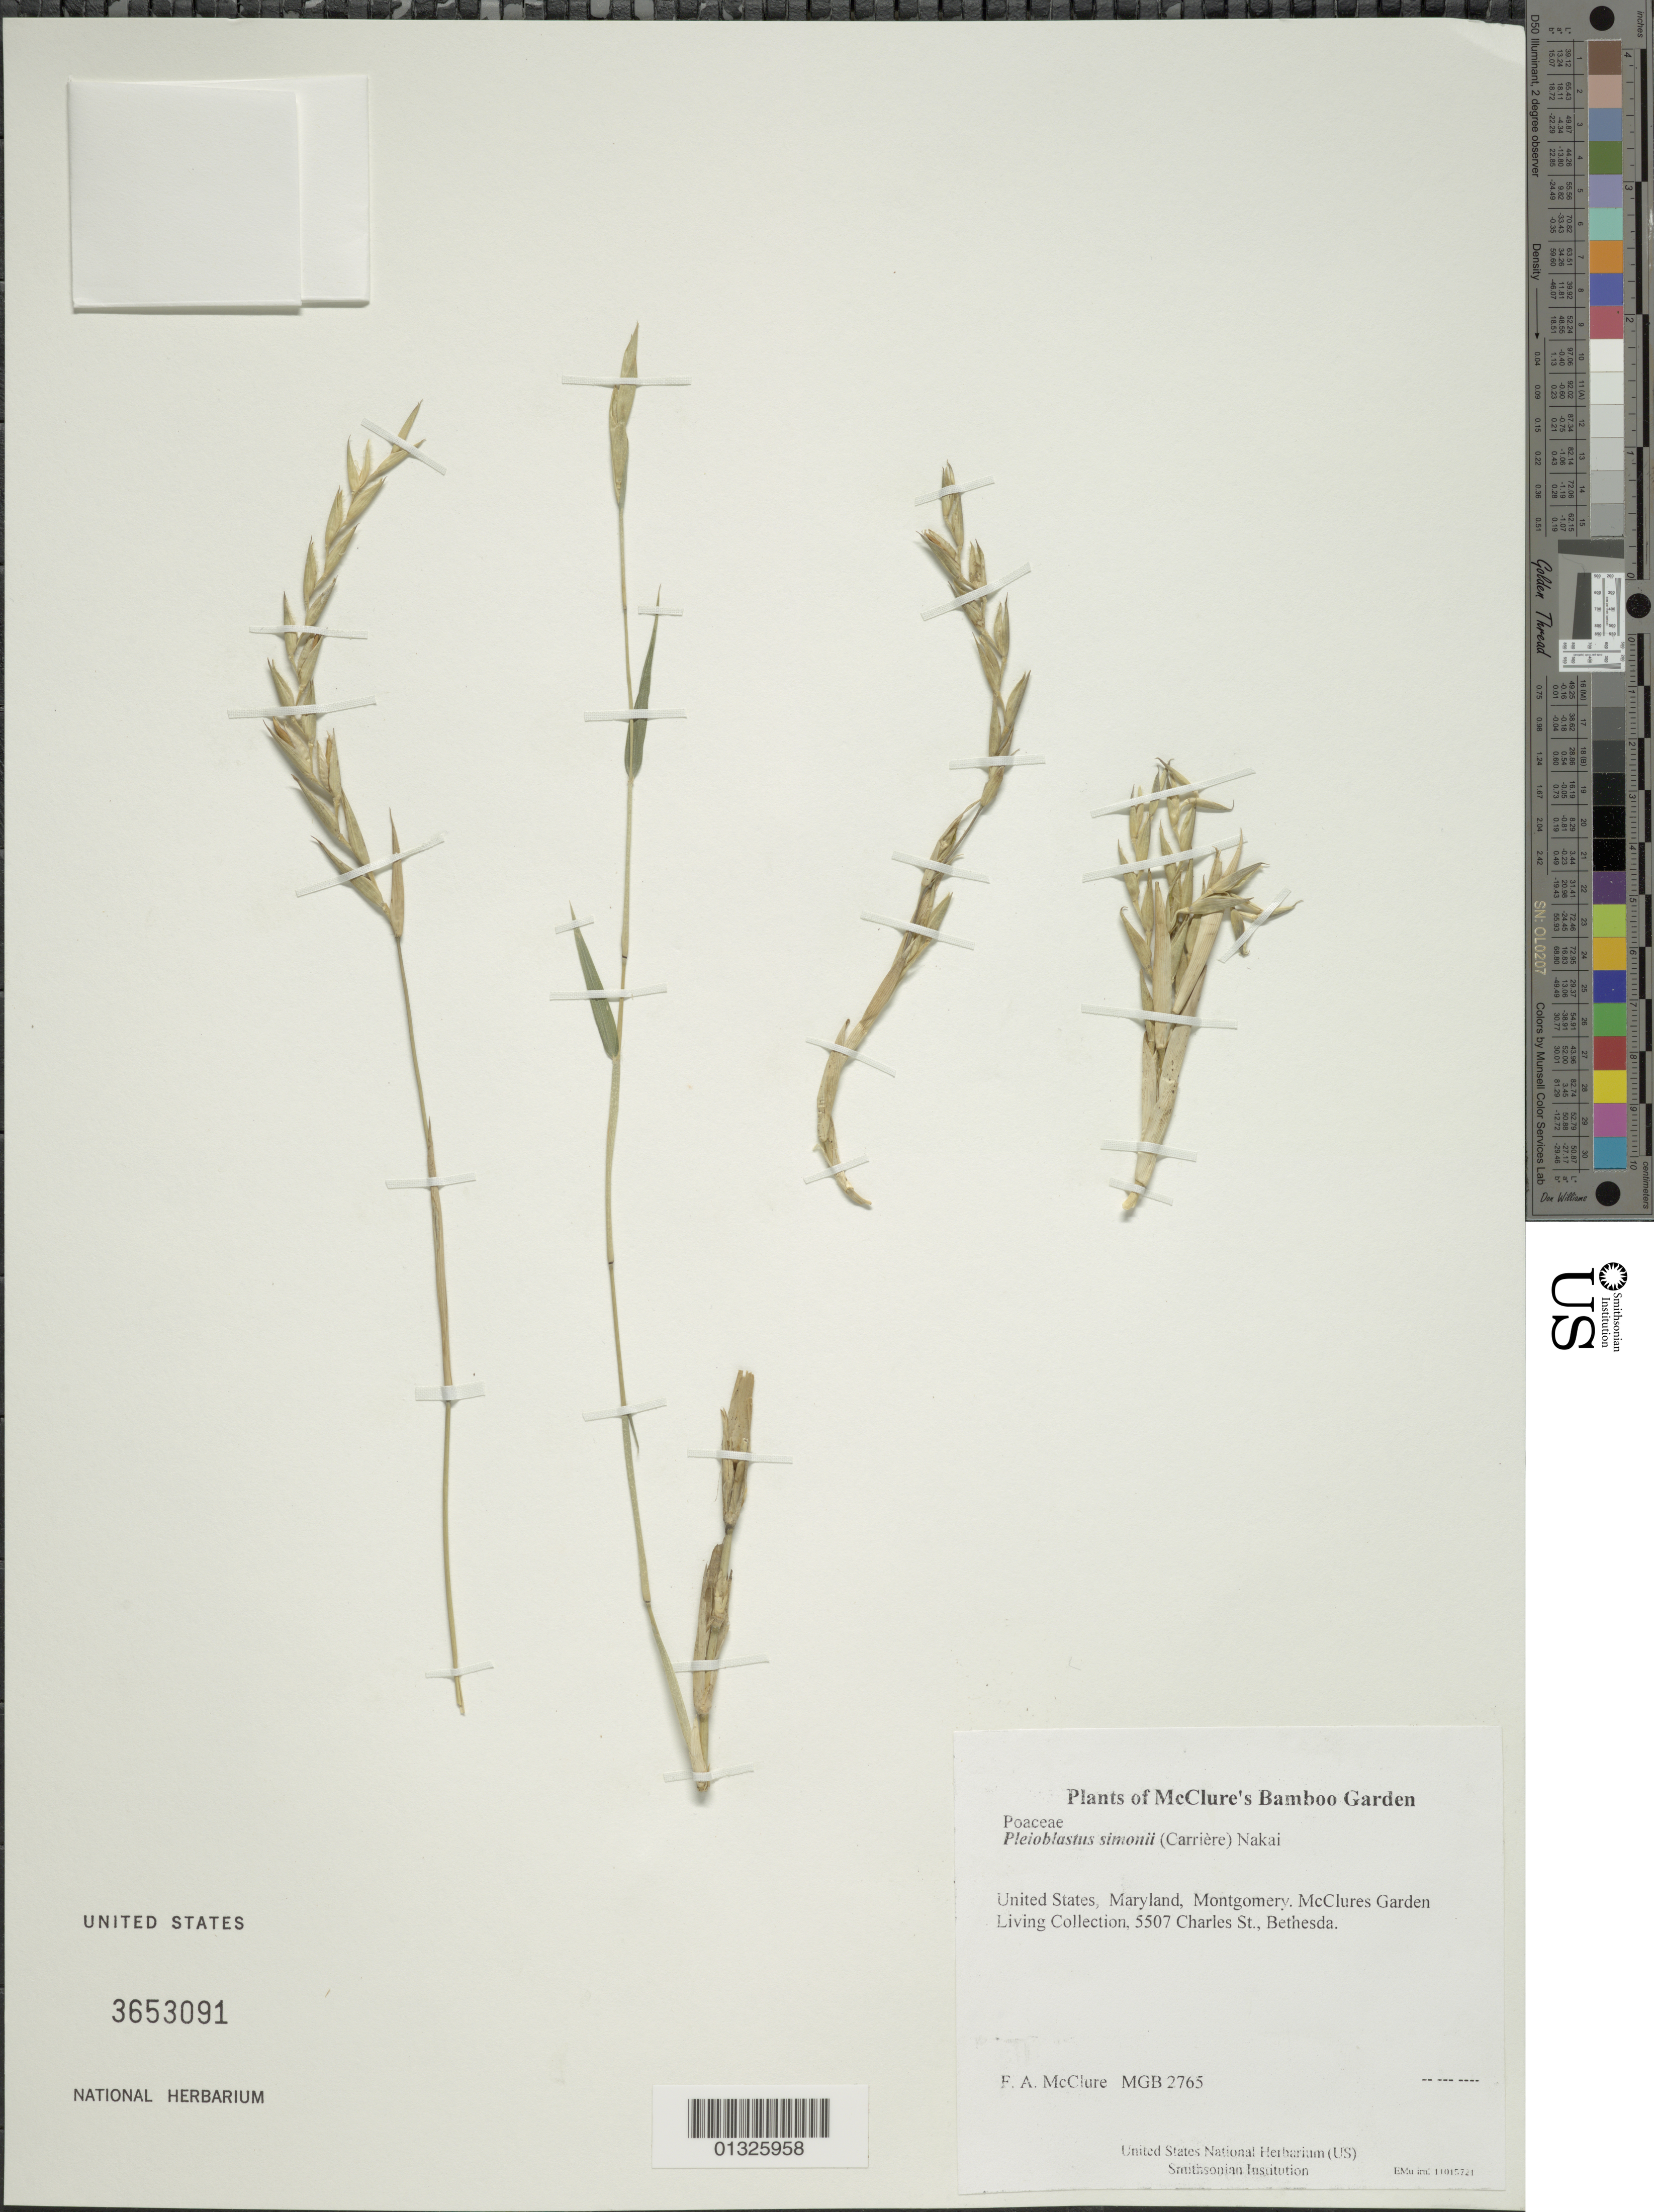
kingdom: Plantae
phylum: Tracheophyta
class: Liliopsida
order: Poales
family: Poaceae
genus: Pleioblastus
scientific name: Pleioblastus simonii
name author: (Carrière) Nakai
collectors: F. A. McClure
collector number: MBG 2765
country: United States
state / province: Maryland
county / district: Montgomery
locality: McClures Garden Living Collection, 5507 Charles St., Bethesda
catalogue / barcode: US 3653091